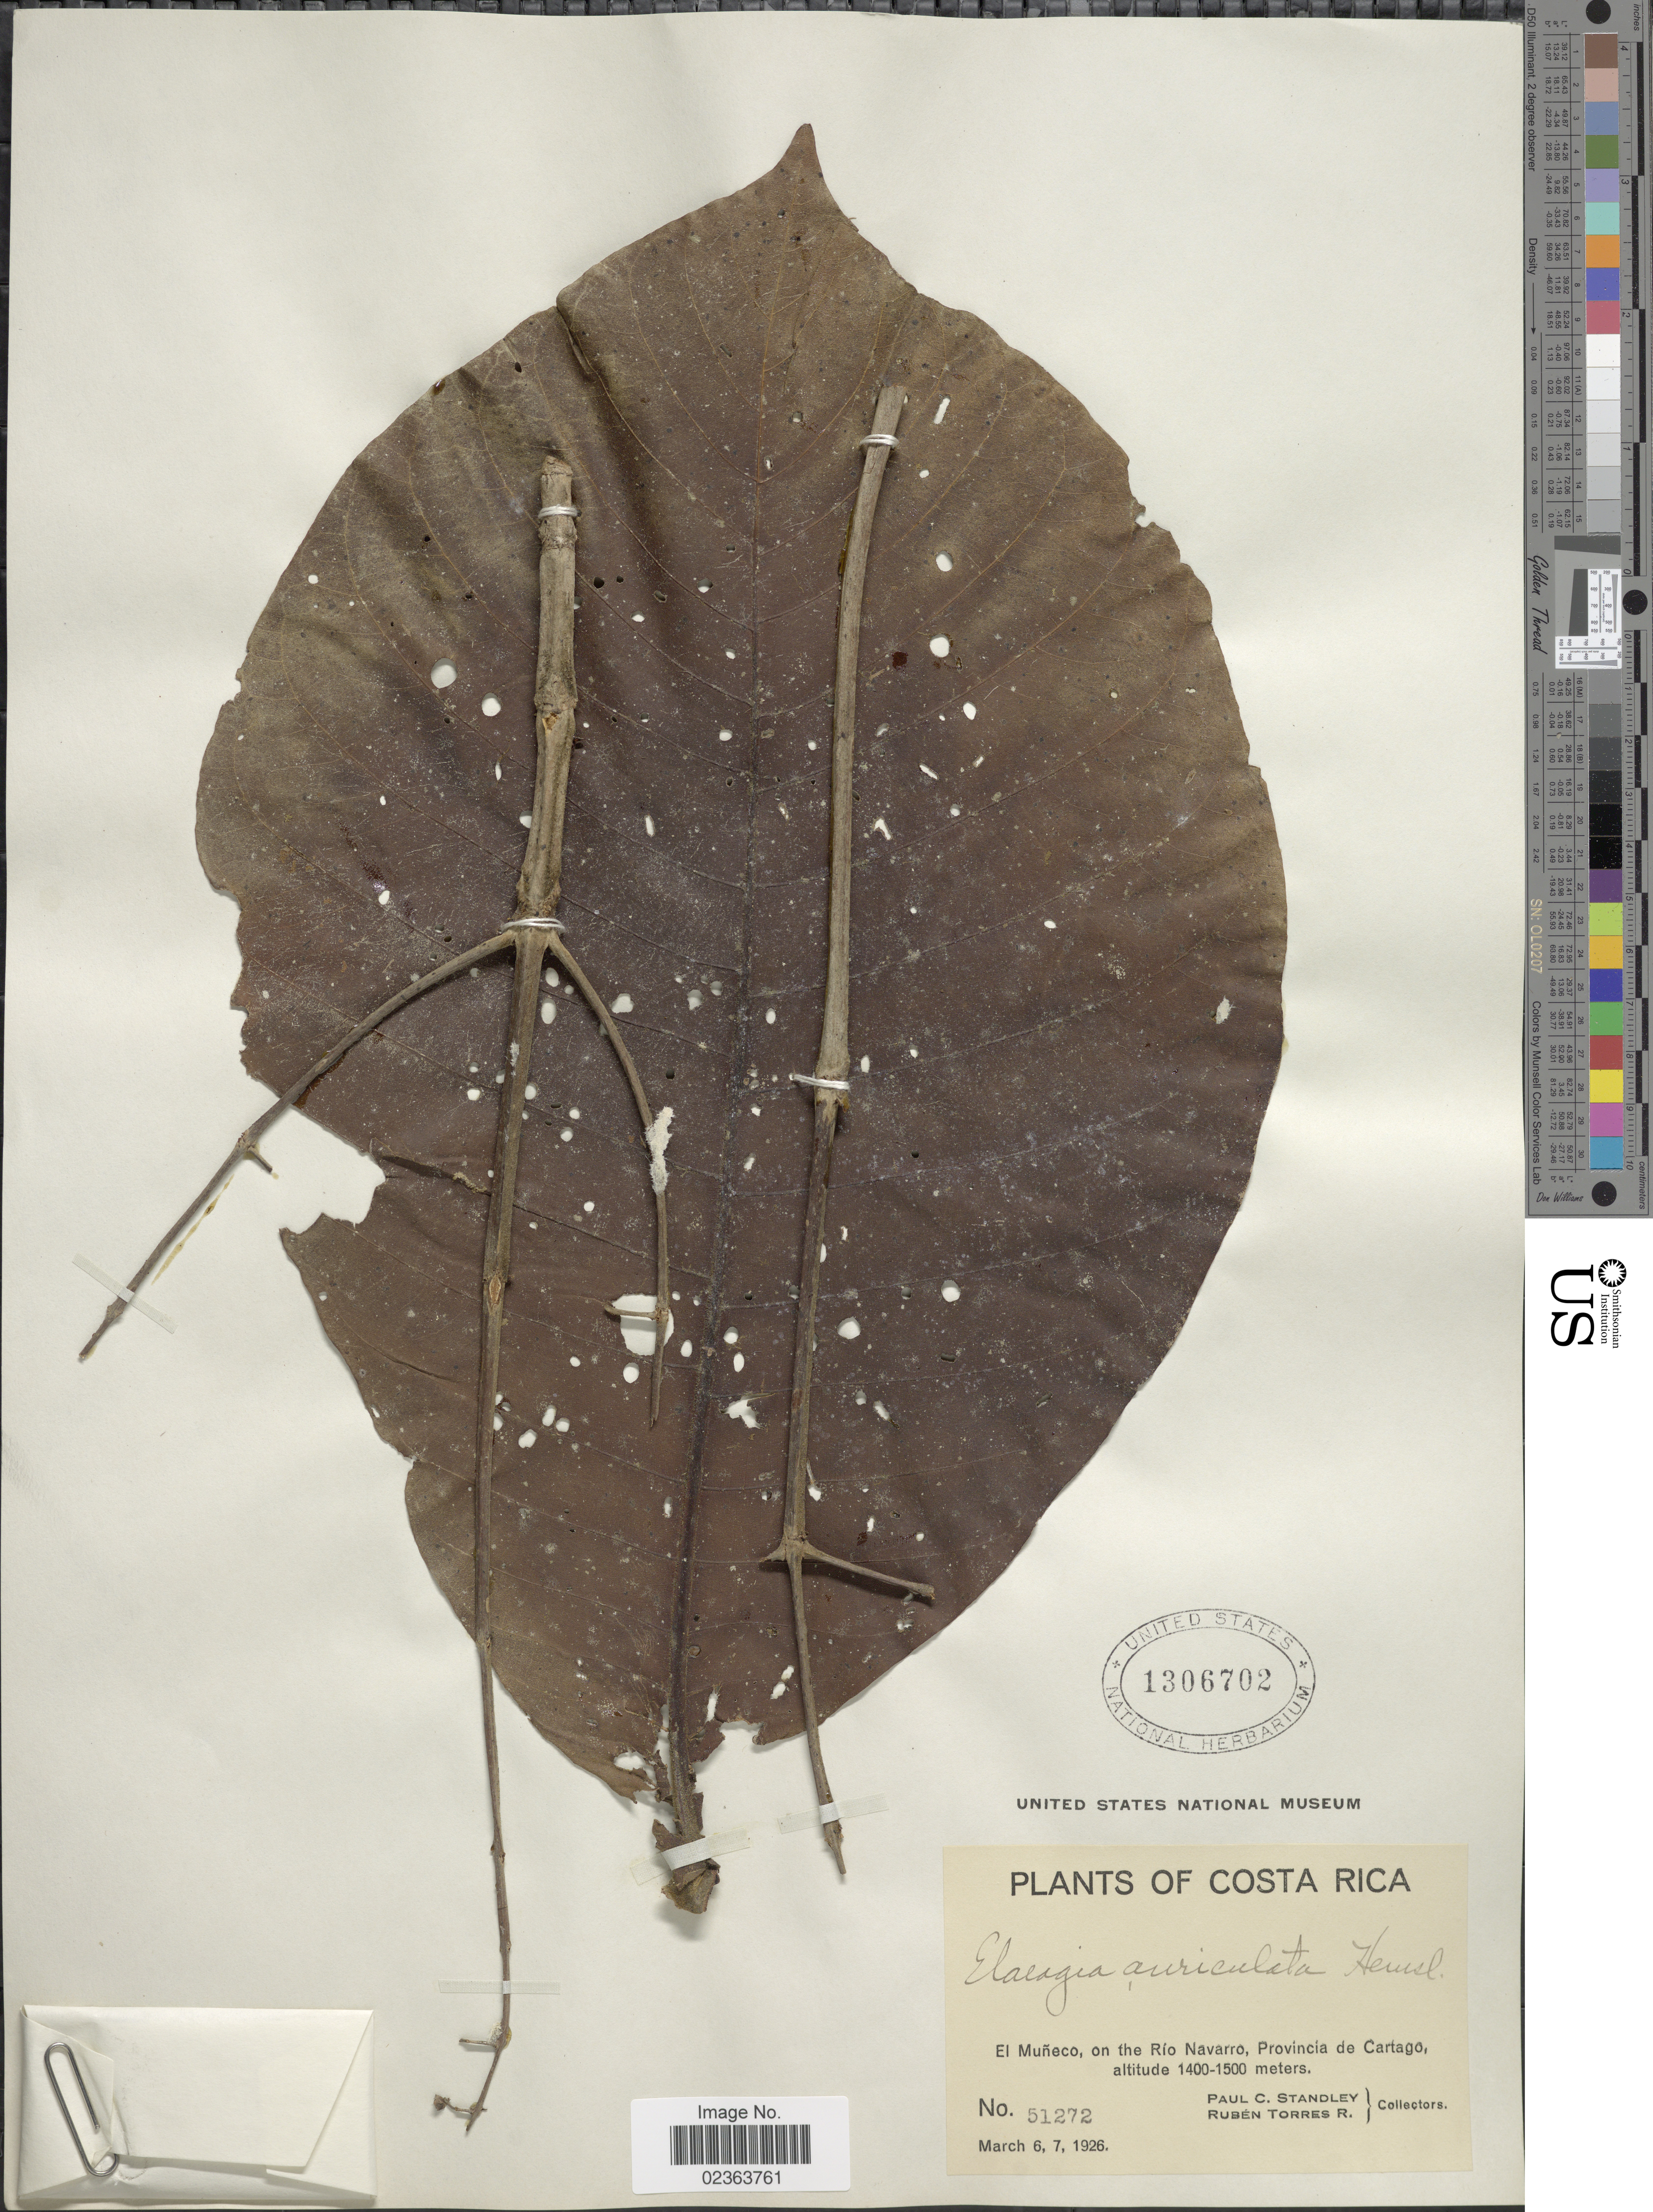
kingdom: Plantae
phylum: Tracheophyta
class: Magnoliopsida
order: Gentianales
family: Rubiaceae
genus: Elaeagia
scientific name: Elaeagia auriculata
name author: Hemsl.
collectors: P. C. Standley & R. Torres Rojas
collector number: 51272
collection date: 1926-03-06/1926-03-07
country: Costa Rica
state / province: Cartago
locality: El Muneco, on the Rio Navarro, Provincia de Cartago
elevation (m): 1400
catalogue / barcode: US 1306702